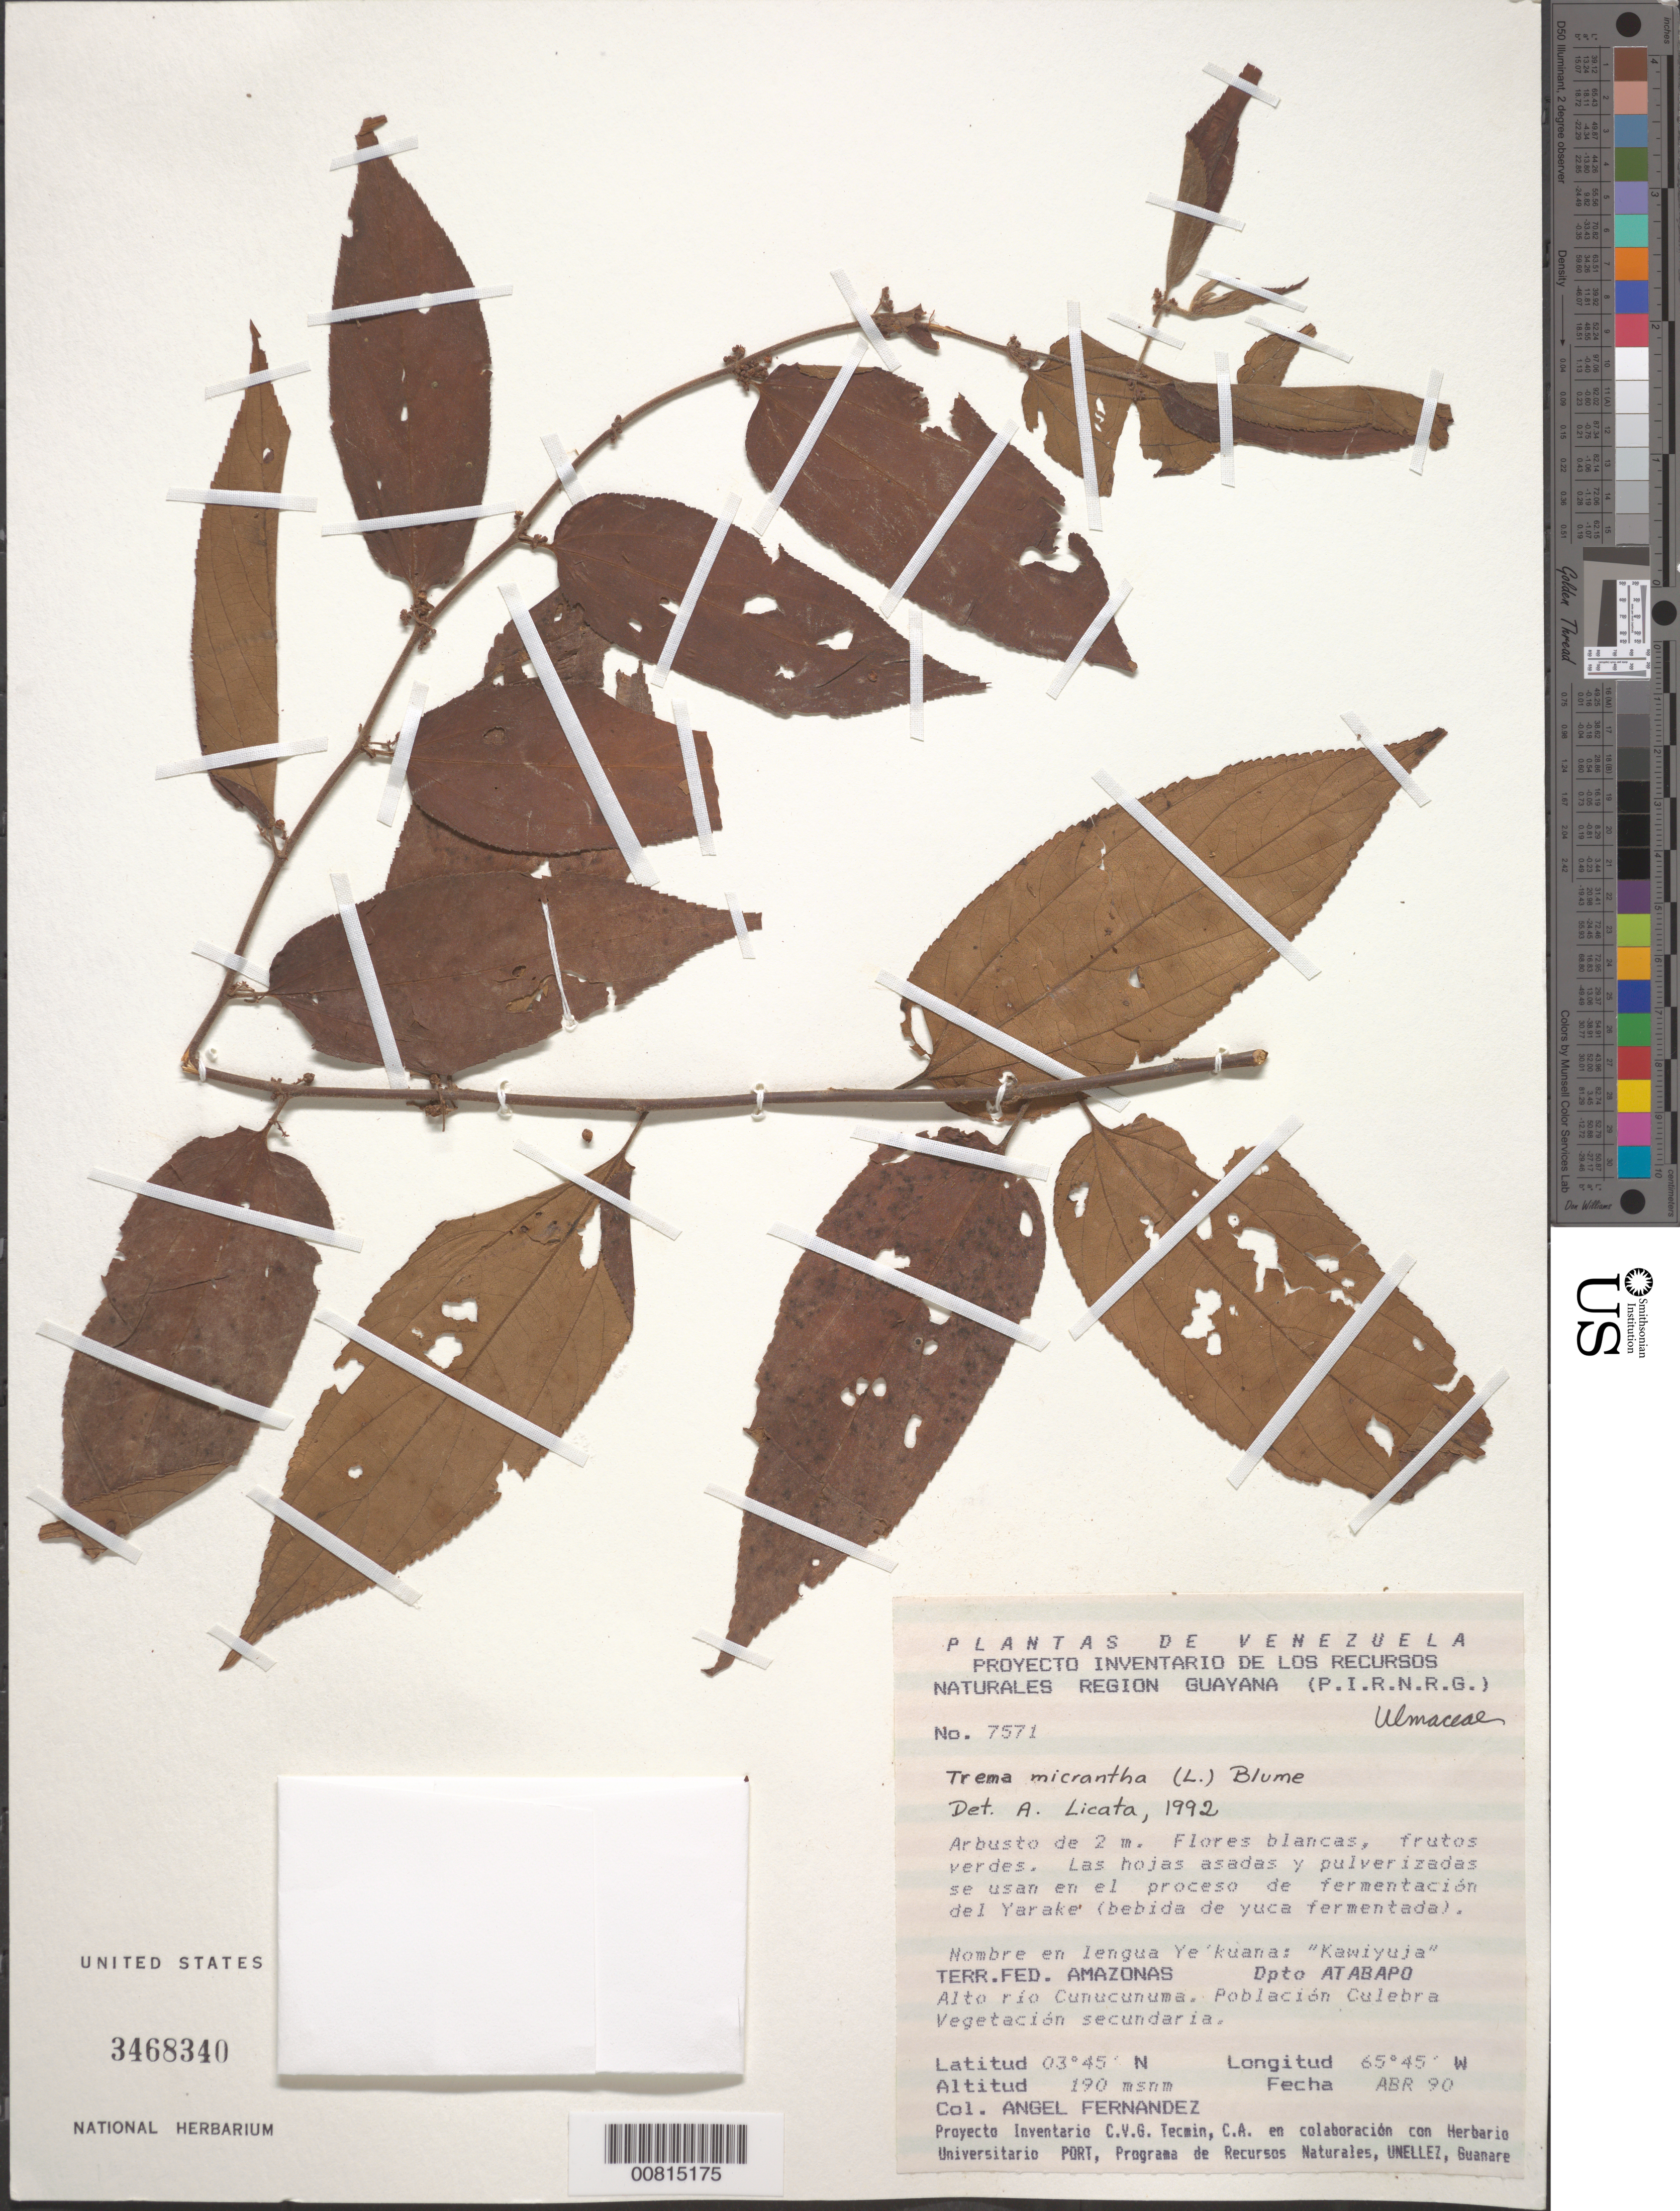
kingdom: Plantae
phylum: Tracheophyta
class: Magnoliopsida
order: Rosales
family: Cannabaceae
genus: Trema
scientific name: Trema micranthum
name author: (L.) Blume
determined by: Licata, A., (PORT), Univ. Nac. Exp. de los Llanos Ezequiel Zamora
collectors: A. Fernández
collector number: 7571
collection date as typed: Apr-90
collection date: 1990-04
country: Venezuela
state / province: Amazonas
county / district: Atabapo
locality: Alto Río Cunucunuma, Población Culebra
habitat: Secondary vegetation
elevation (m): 190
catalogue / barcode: US 3468340